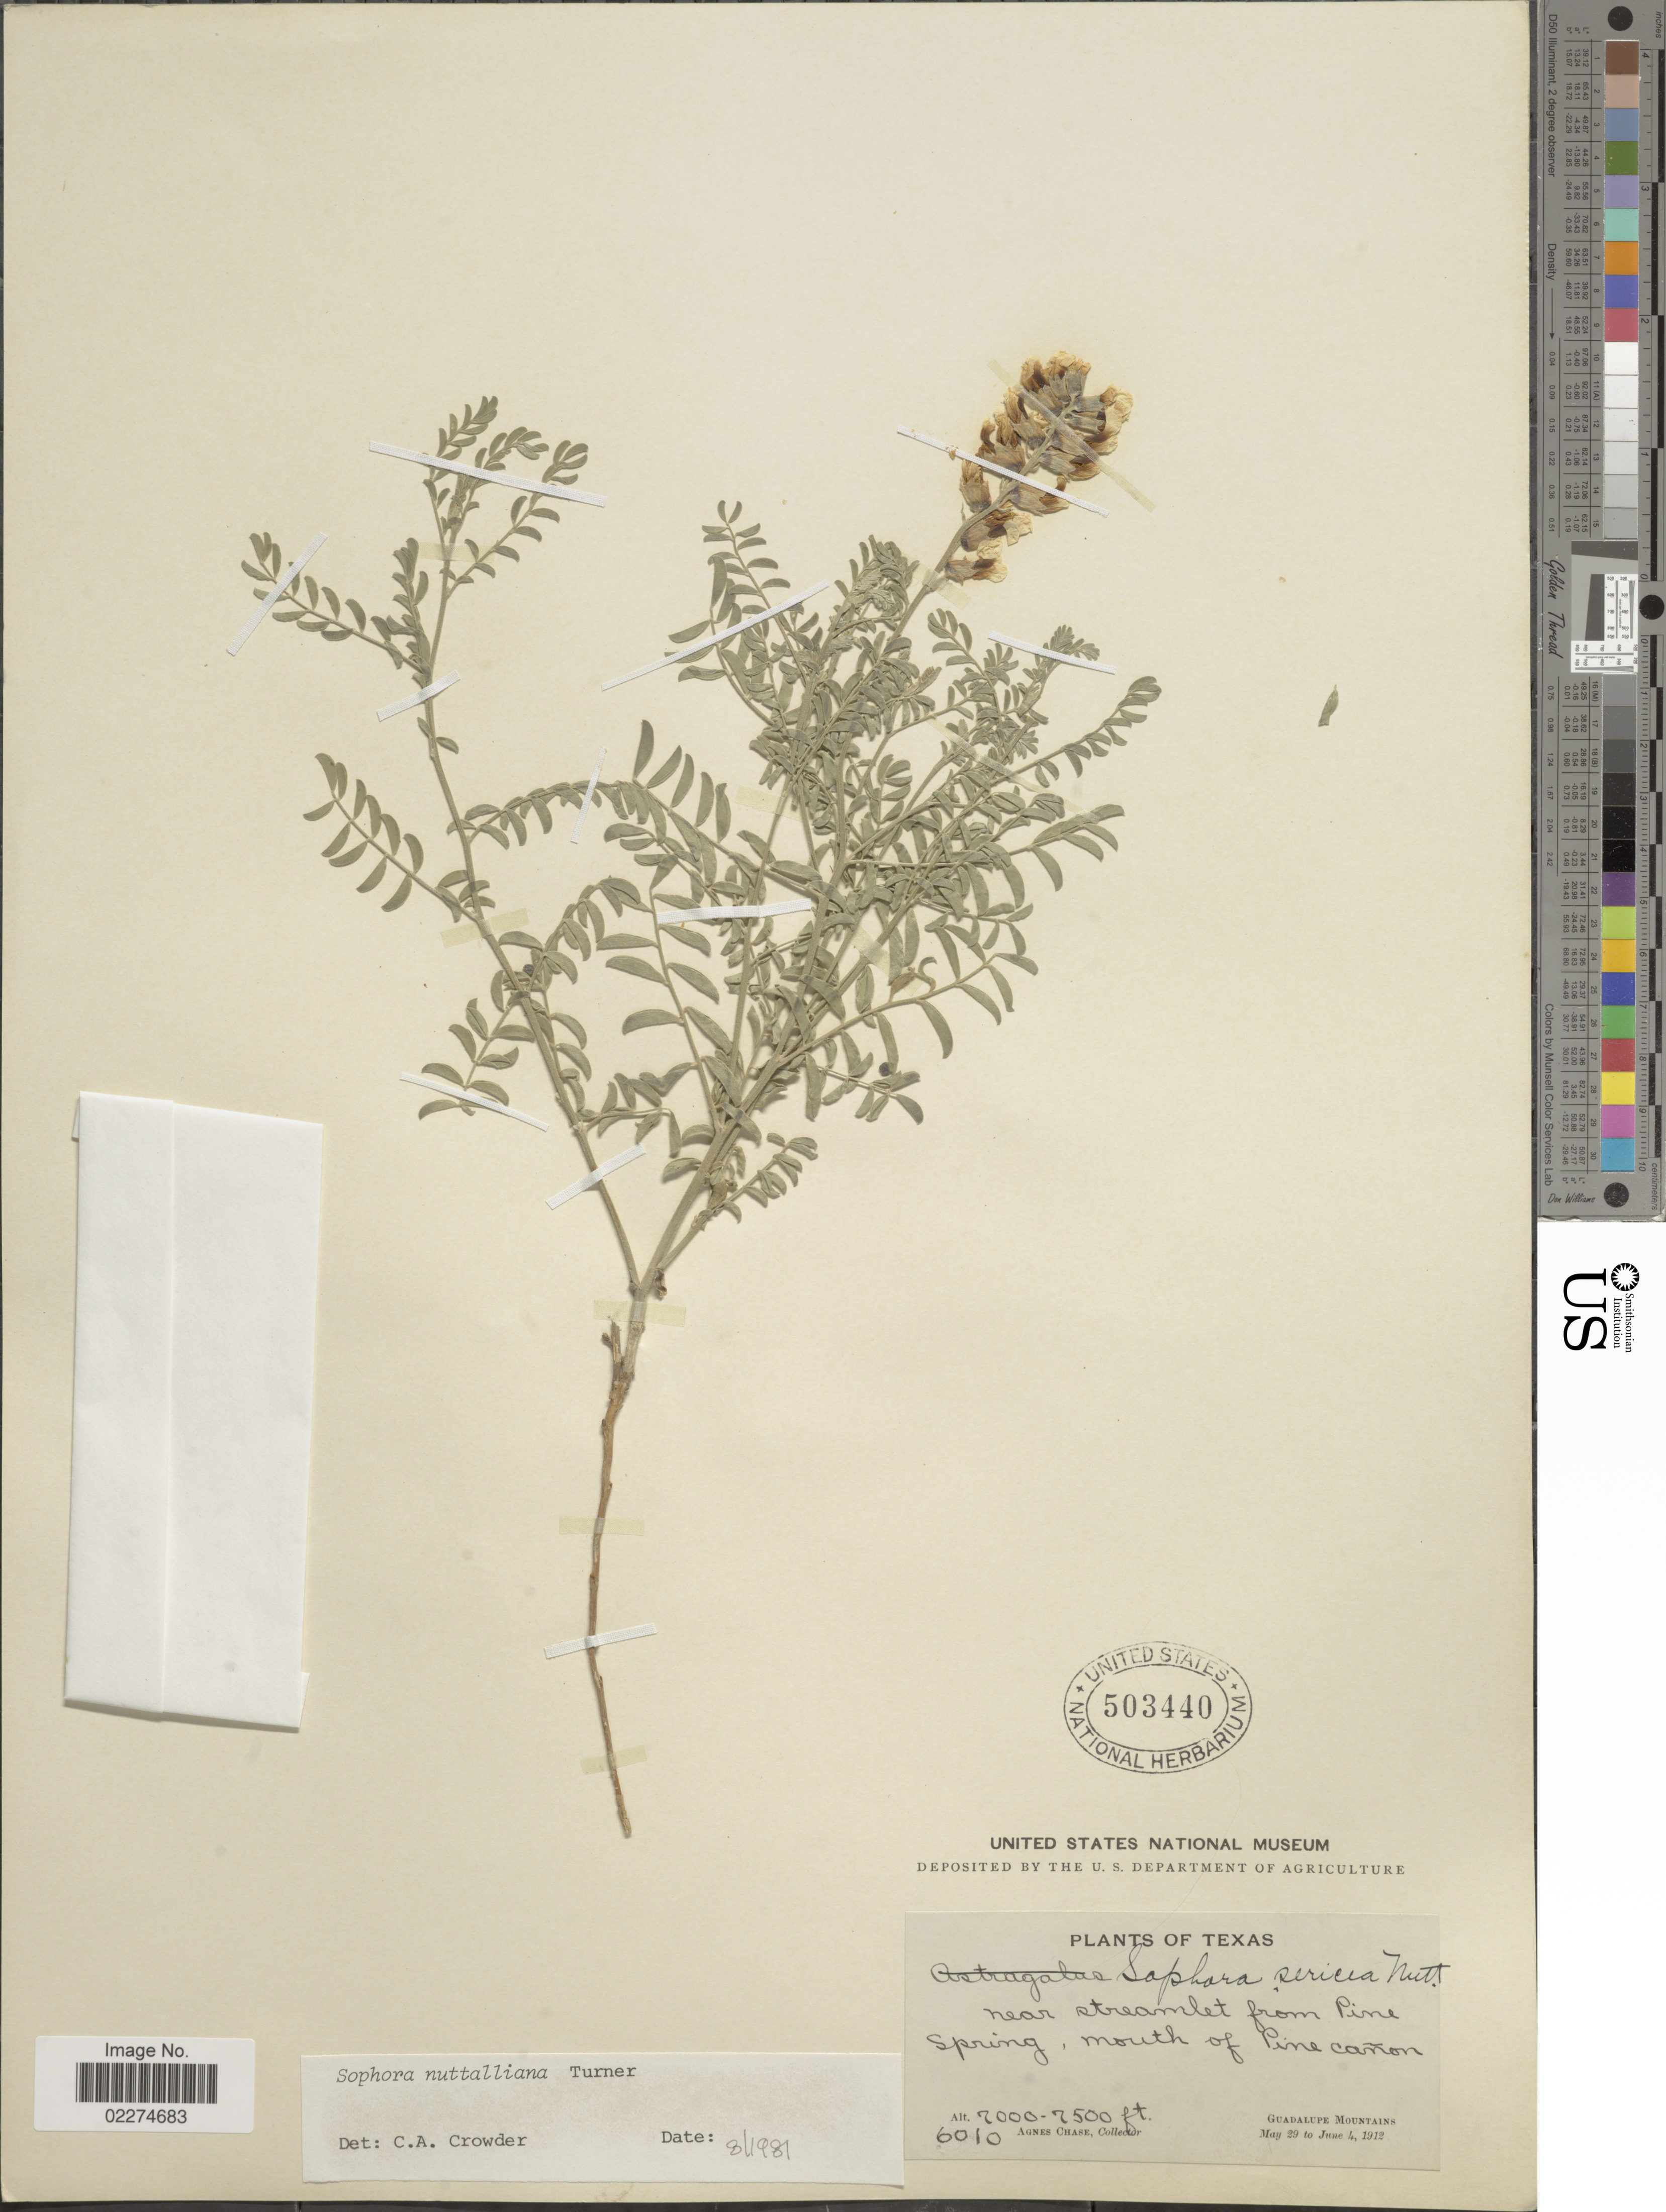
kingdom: Plantae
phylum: Tracheophyta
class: Magnoliopsida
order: Fabales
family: Fabaceae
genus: Sophora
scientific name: Sophora nuttalliana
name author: B.L. Turner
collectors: A. Chase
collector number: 6010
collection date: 1912-05-19/1912-06-04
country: United States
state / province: Texas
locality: Near streamlet from Pine Spring, mouth of Pine canon, Guadalupe Mountains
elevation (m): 2134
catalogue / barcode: US 503440